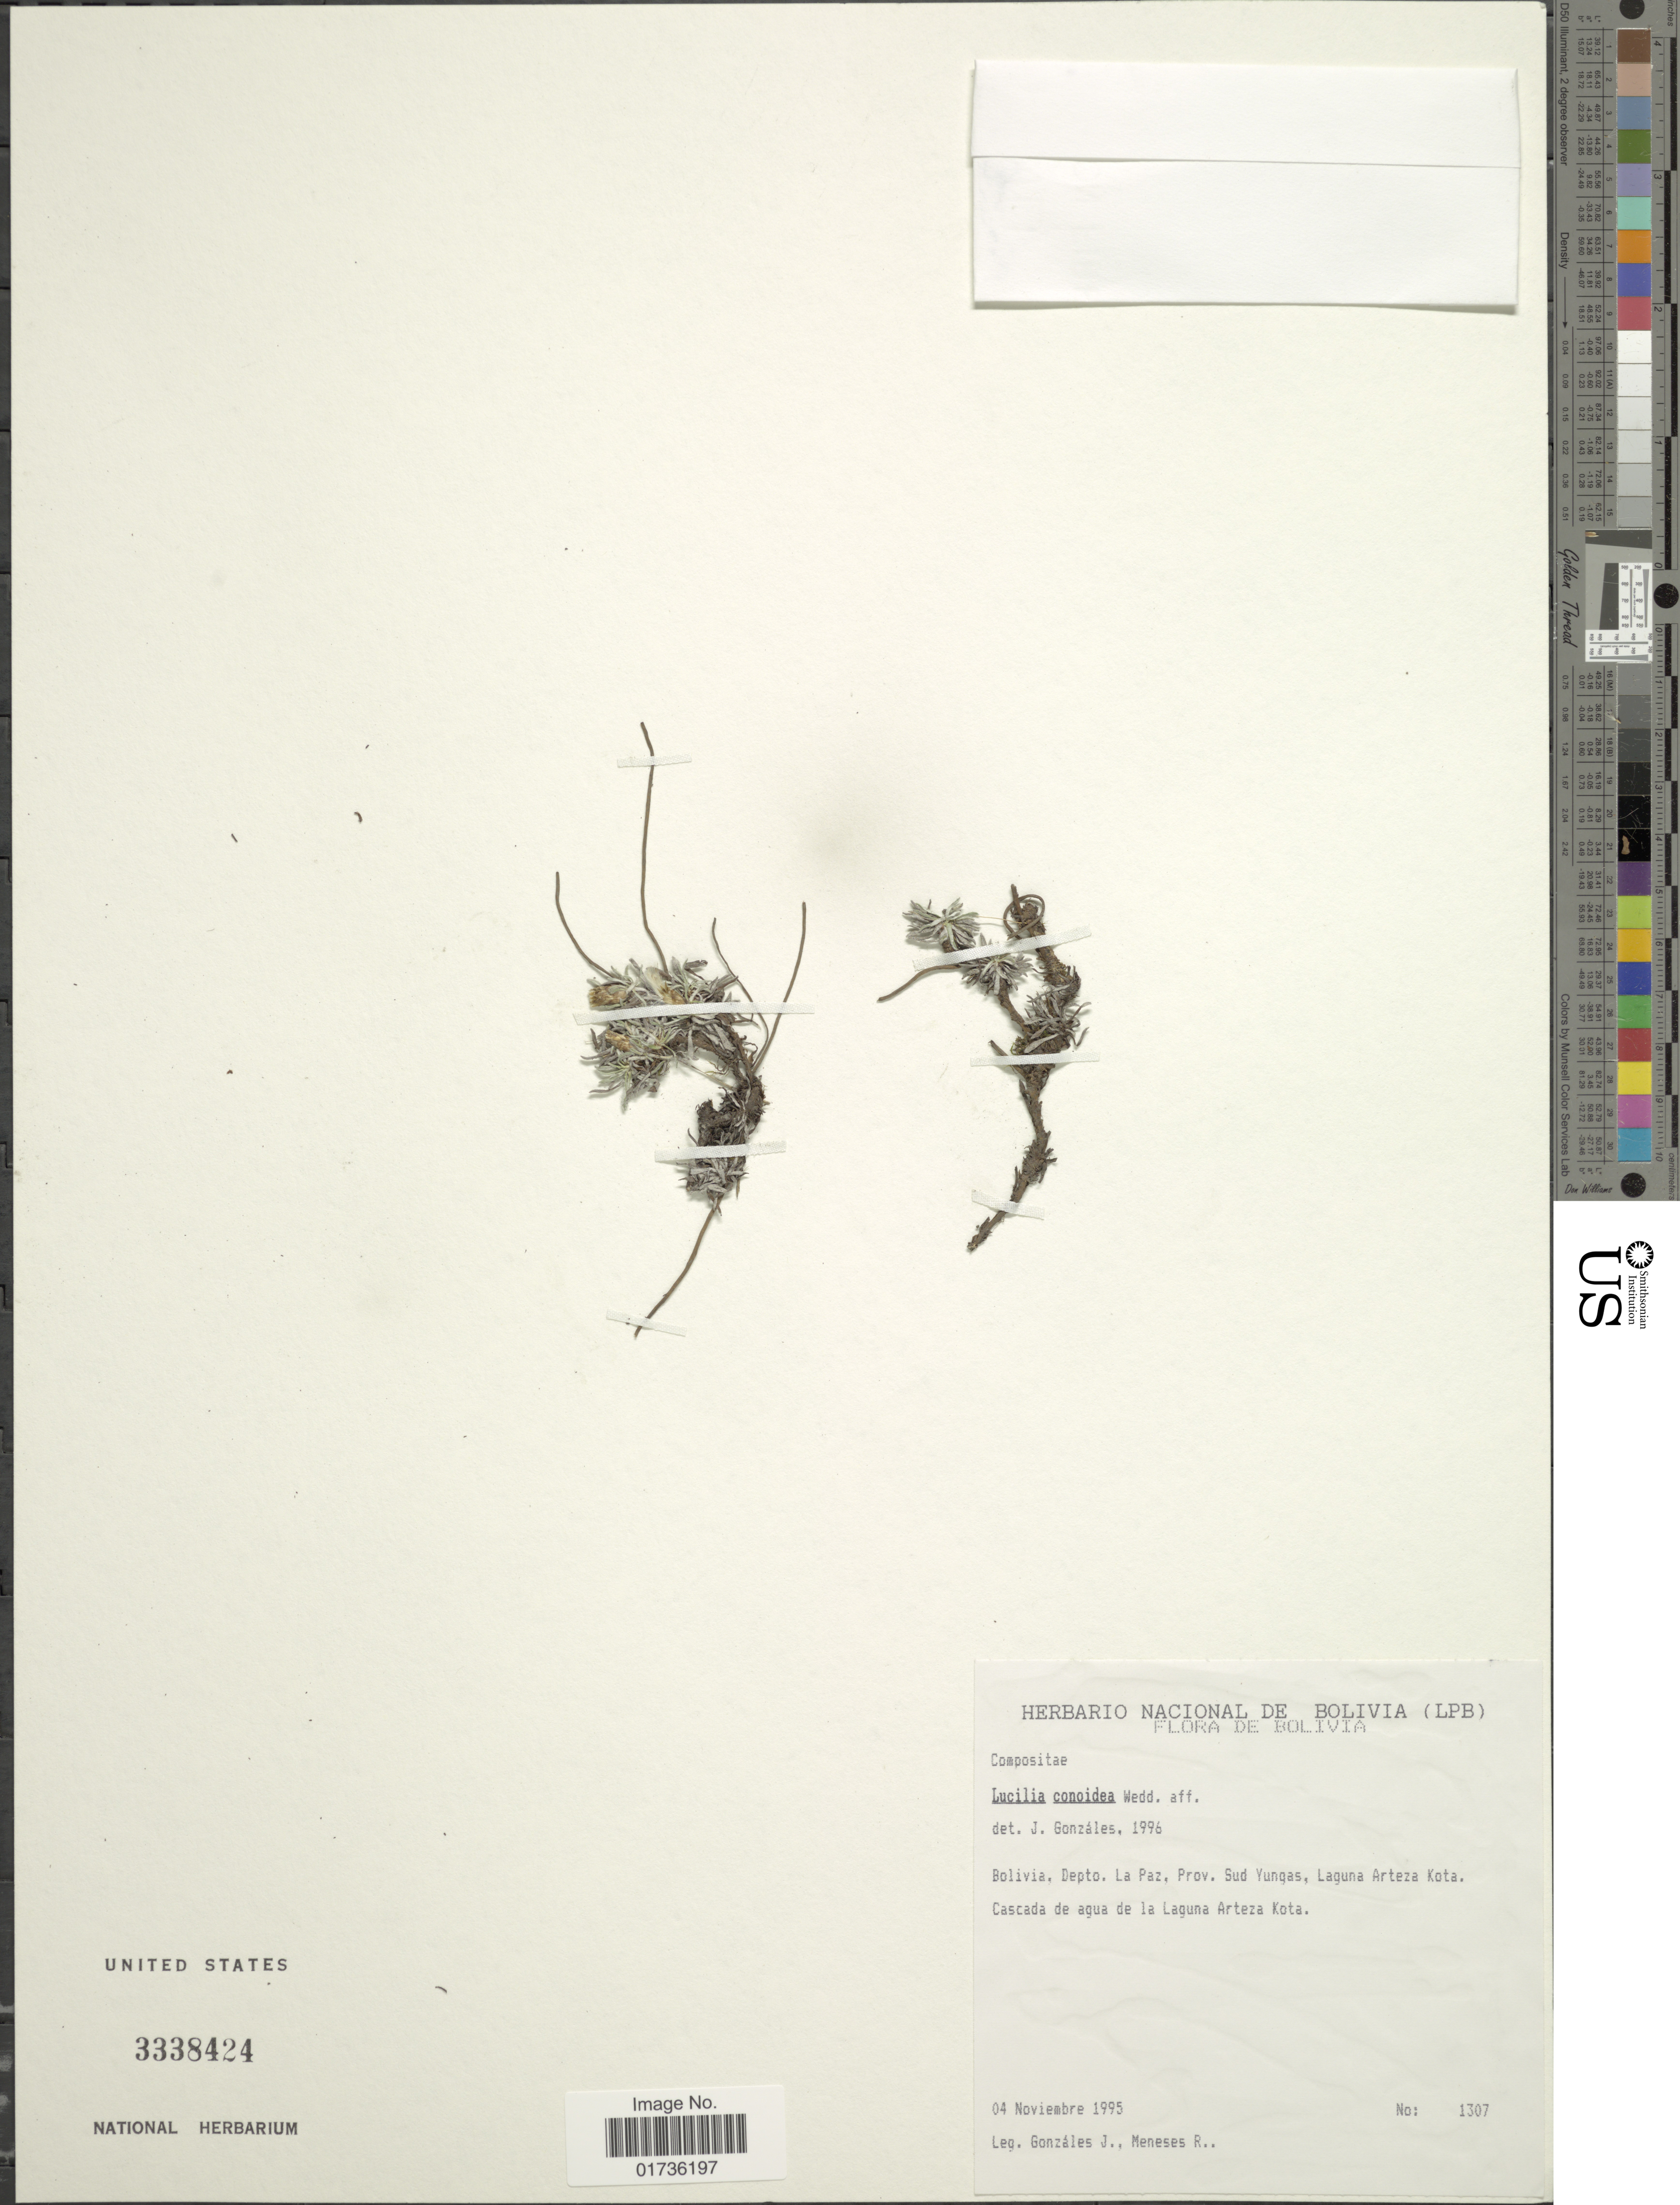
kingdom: Plantae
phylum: Tracheophyta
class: Magnoliopsida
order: Asterales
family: Asteraceae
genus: Lucilia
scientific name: Lucilia conoidea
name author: Wedd.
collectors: J. Gonzales & R. I. Meneses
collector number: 1307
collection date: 1995-11-04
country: Bolivia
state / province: La Paz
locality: Depto La Paz, Prov. Sud Yungas, laguna Arteza Kota. Cascada de agua de la Laguna Artza Kota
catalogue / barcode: US 3338424